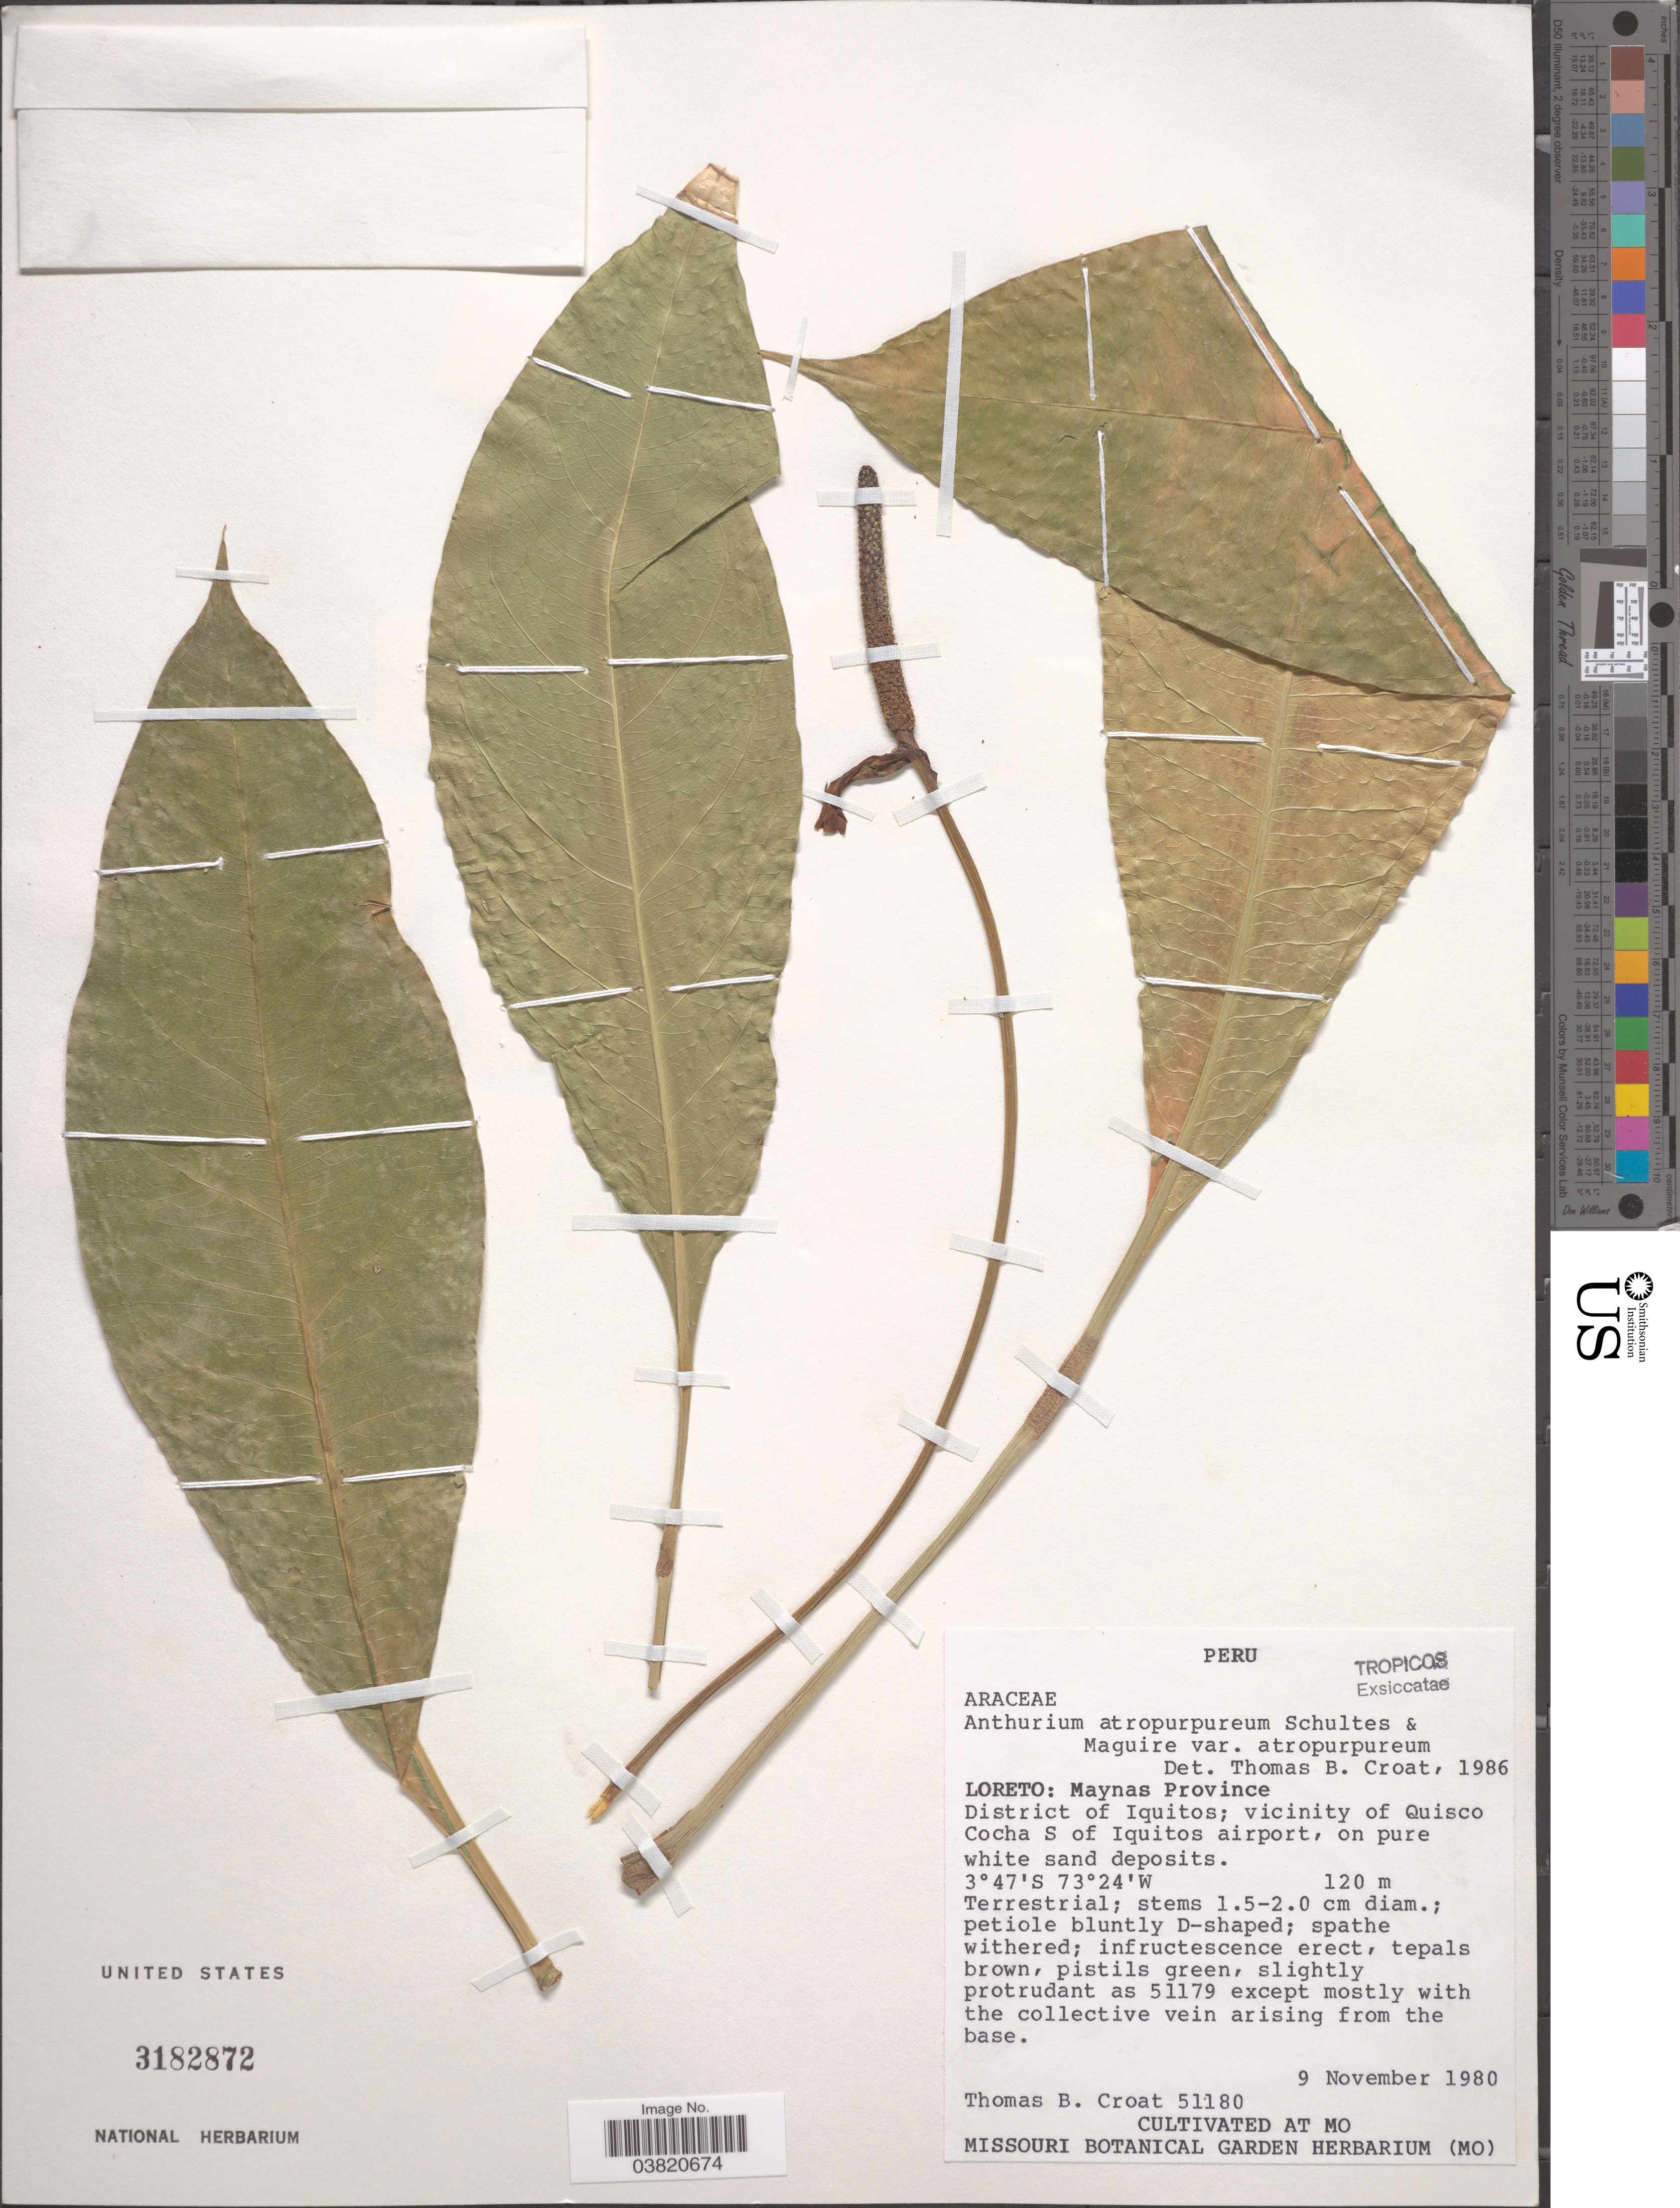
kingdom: Plantae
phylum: Tracheophyta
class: Liliopsida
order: Alismatales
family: Araceae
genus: Anthurium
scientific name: Anthurium atropurpureum var. atropurpureum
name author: R.E. Schult. & Maguire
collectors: T. B. Croat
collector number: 51180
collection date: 1980-11-09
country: Peru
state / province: Loreto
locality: Maynas Province. District of Iquitos; vicinity of Quisco Cocha S of Iquitos airport.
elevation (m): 120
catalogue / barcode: US 3182872